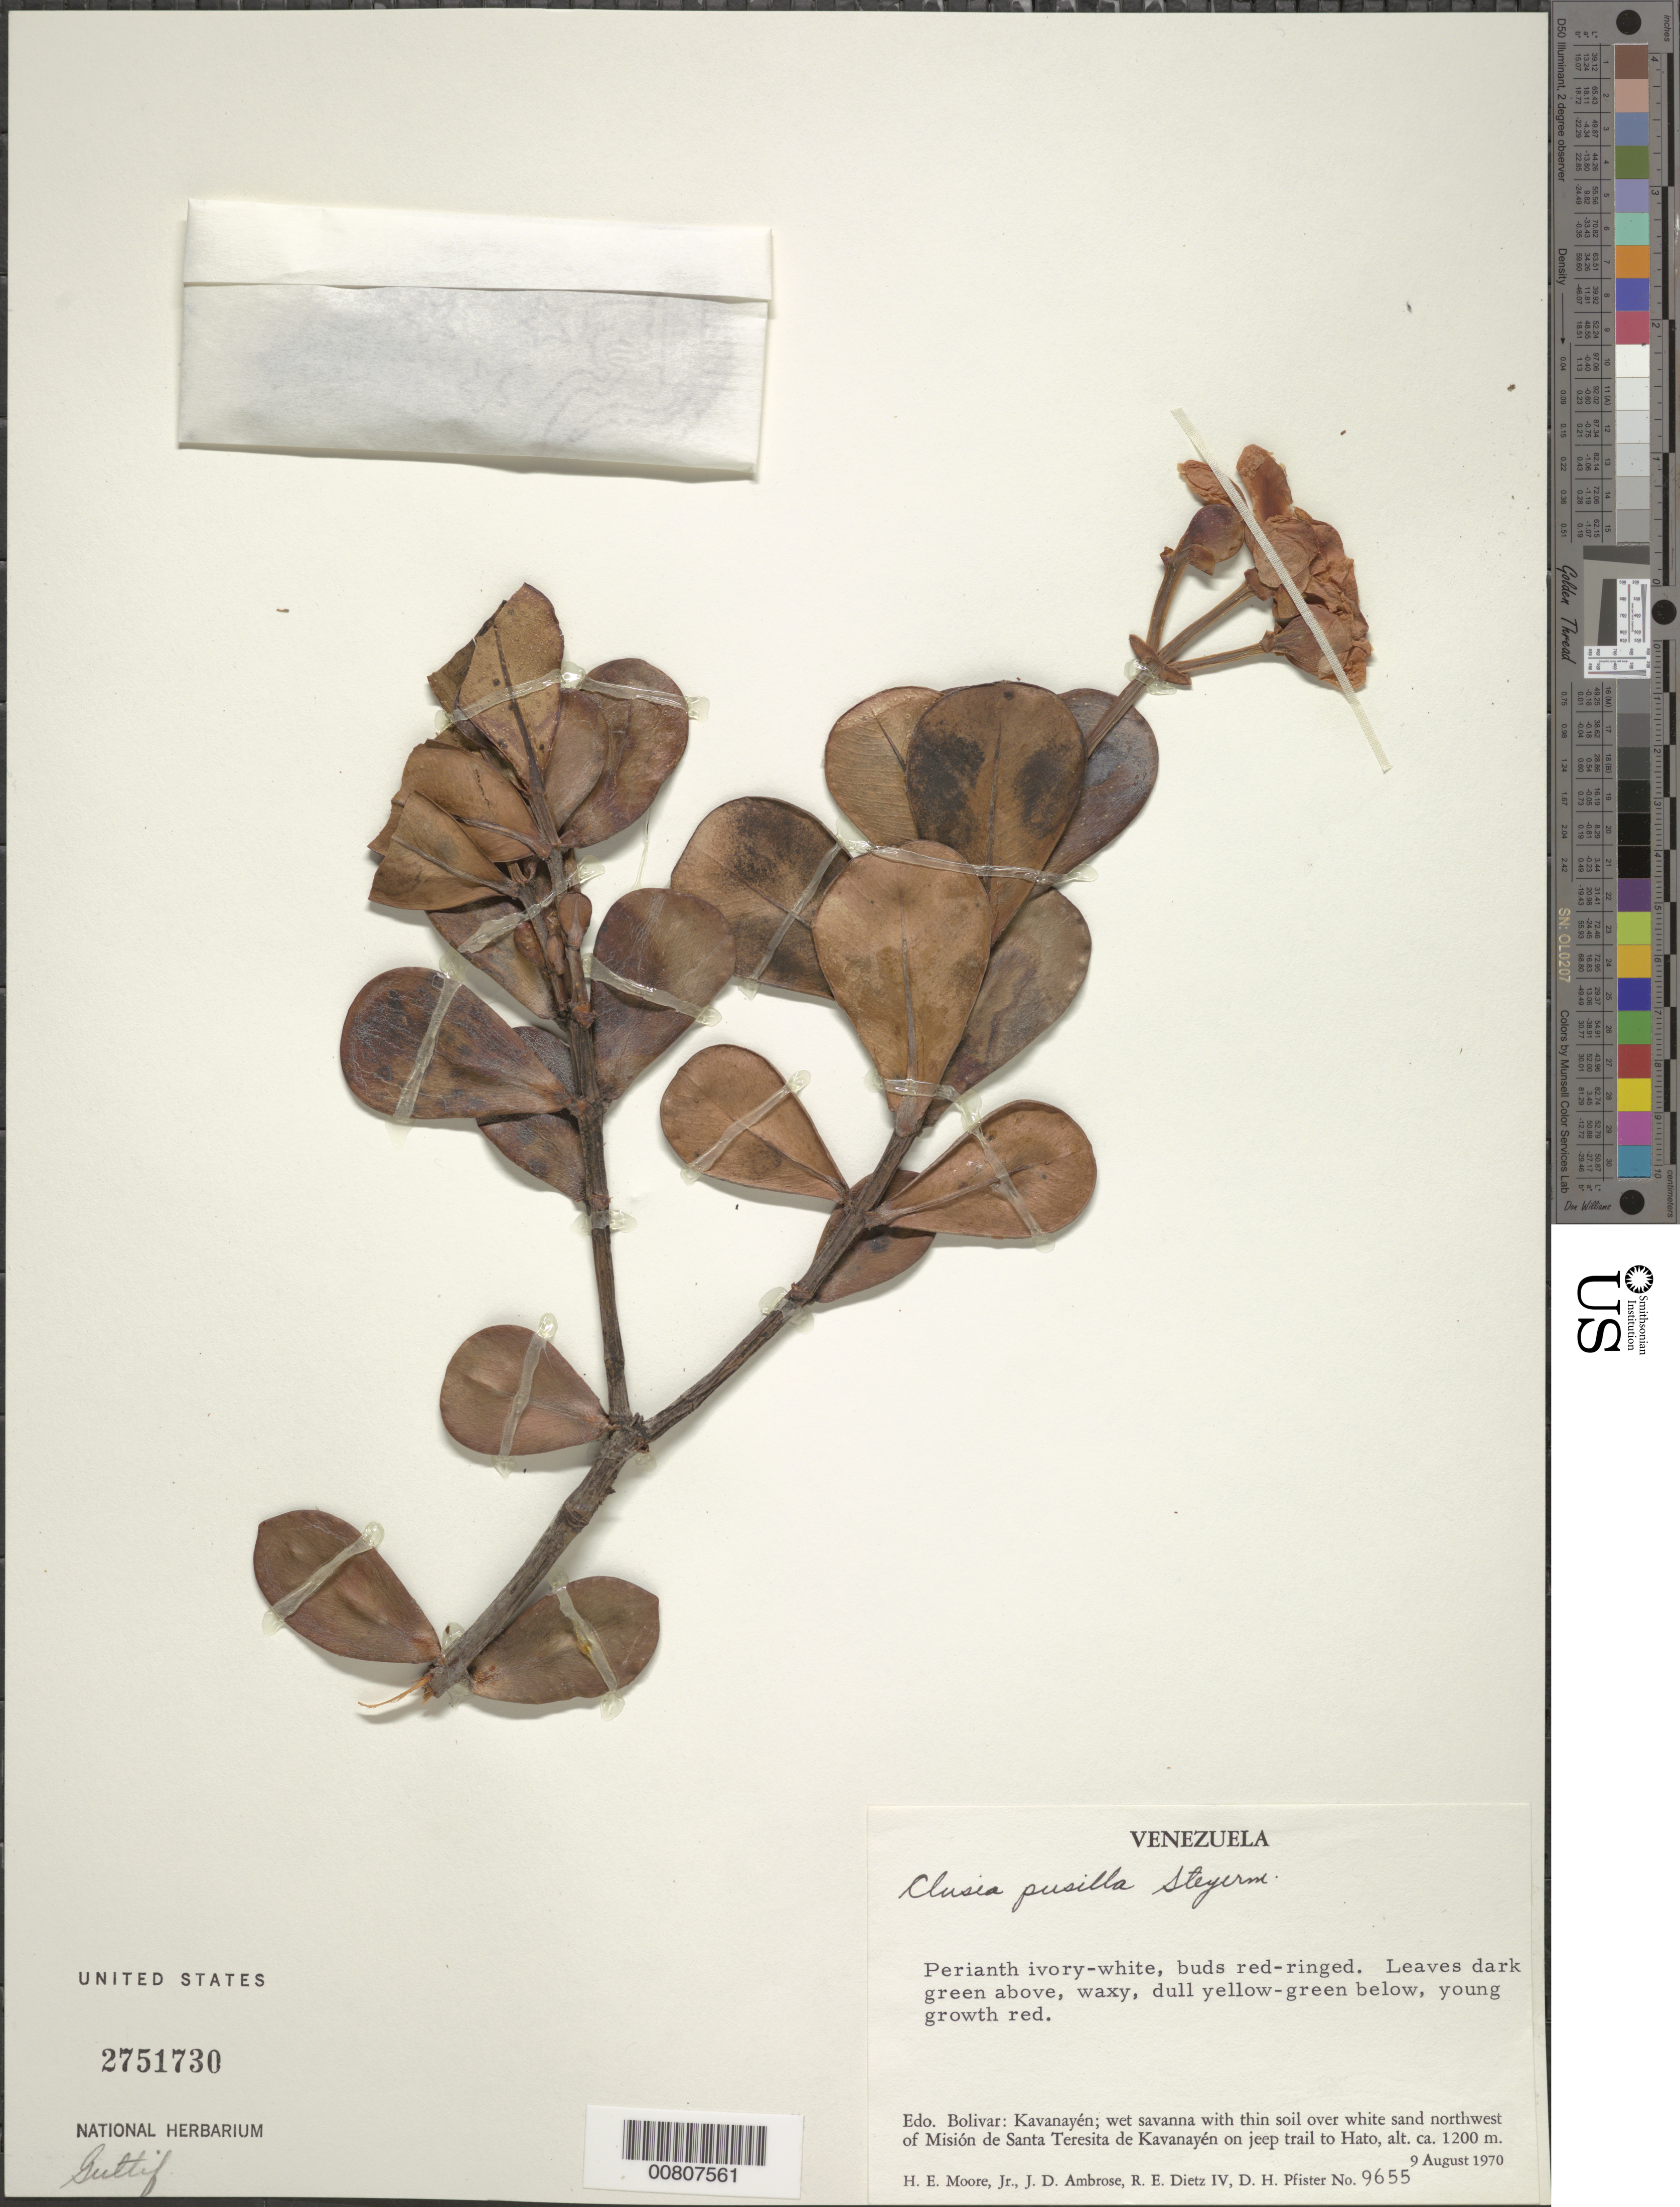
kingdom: Plantae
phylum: Tracheophyta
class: Magnoliopsida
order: Malpighiales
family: Clusiaceae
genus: Clusia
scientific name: Clusia pusilla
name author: Steyerm.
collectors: H. E. Moore, J. D. Ambrose, R. Dietz & D. H. Pfister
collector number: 9655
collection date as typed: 9-Aug-70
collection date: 1970-08-09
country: Venezuela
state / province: Bolívar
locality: Kavanayén, NW of Misión de Santa Teresita de Kavanayén on jeep trail to Hato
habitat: Wet savanna with thin soil over white sand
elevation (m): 1200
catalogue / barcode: US 2751730